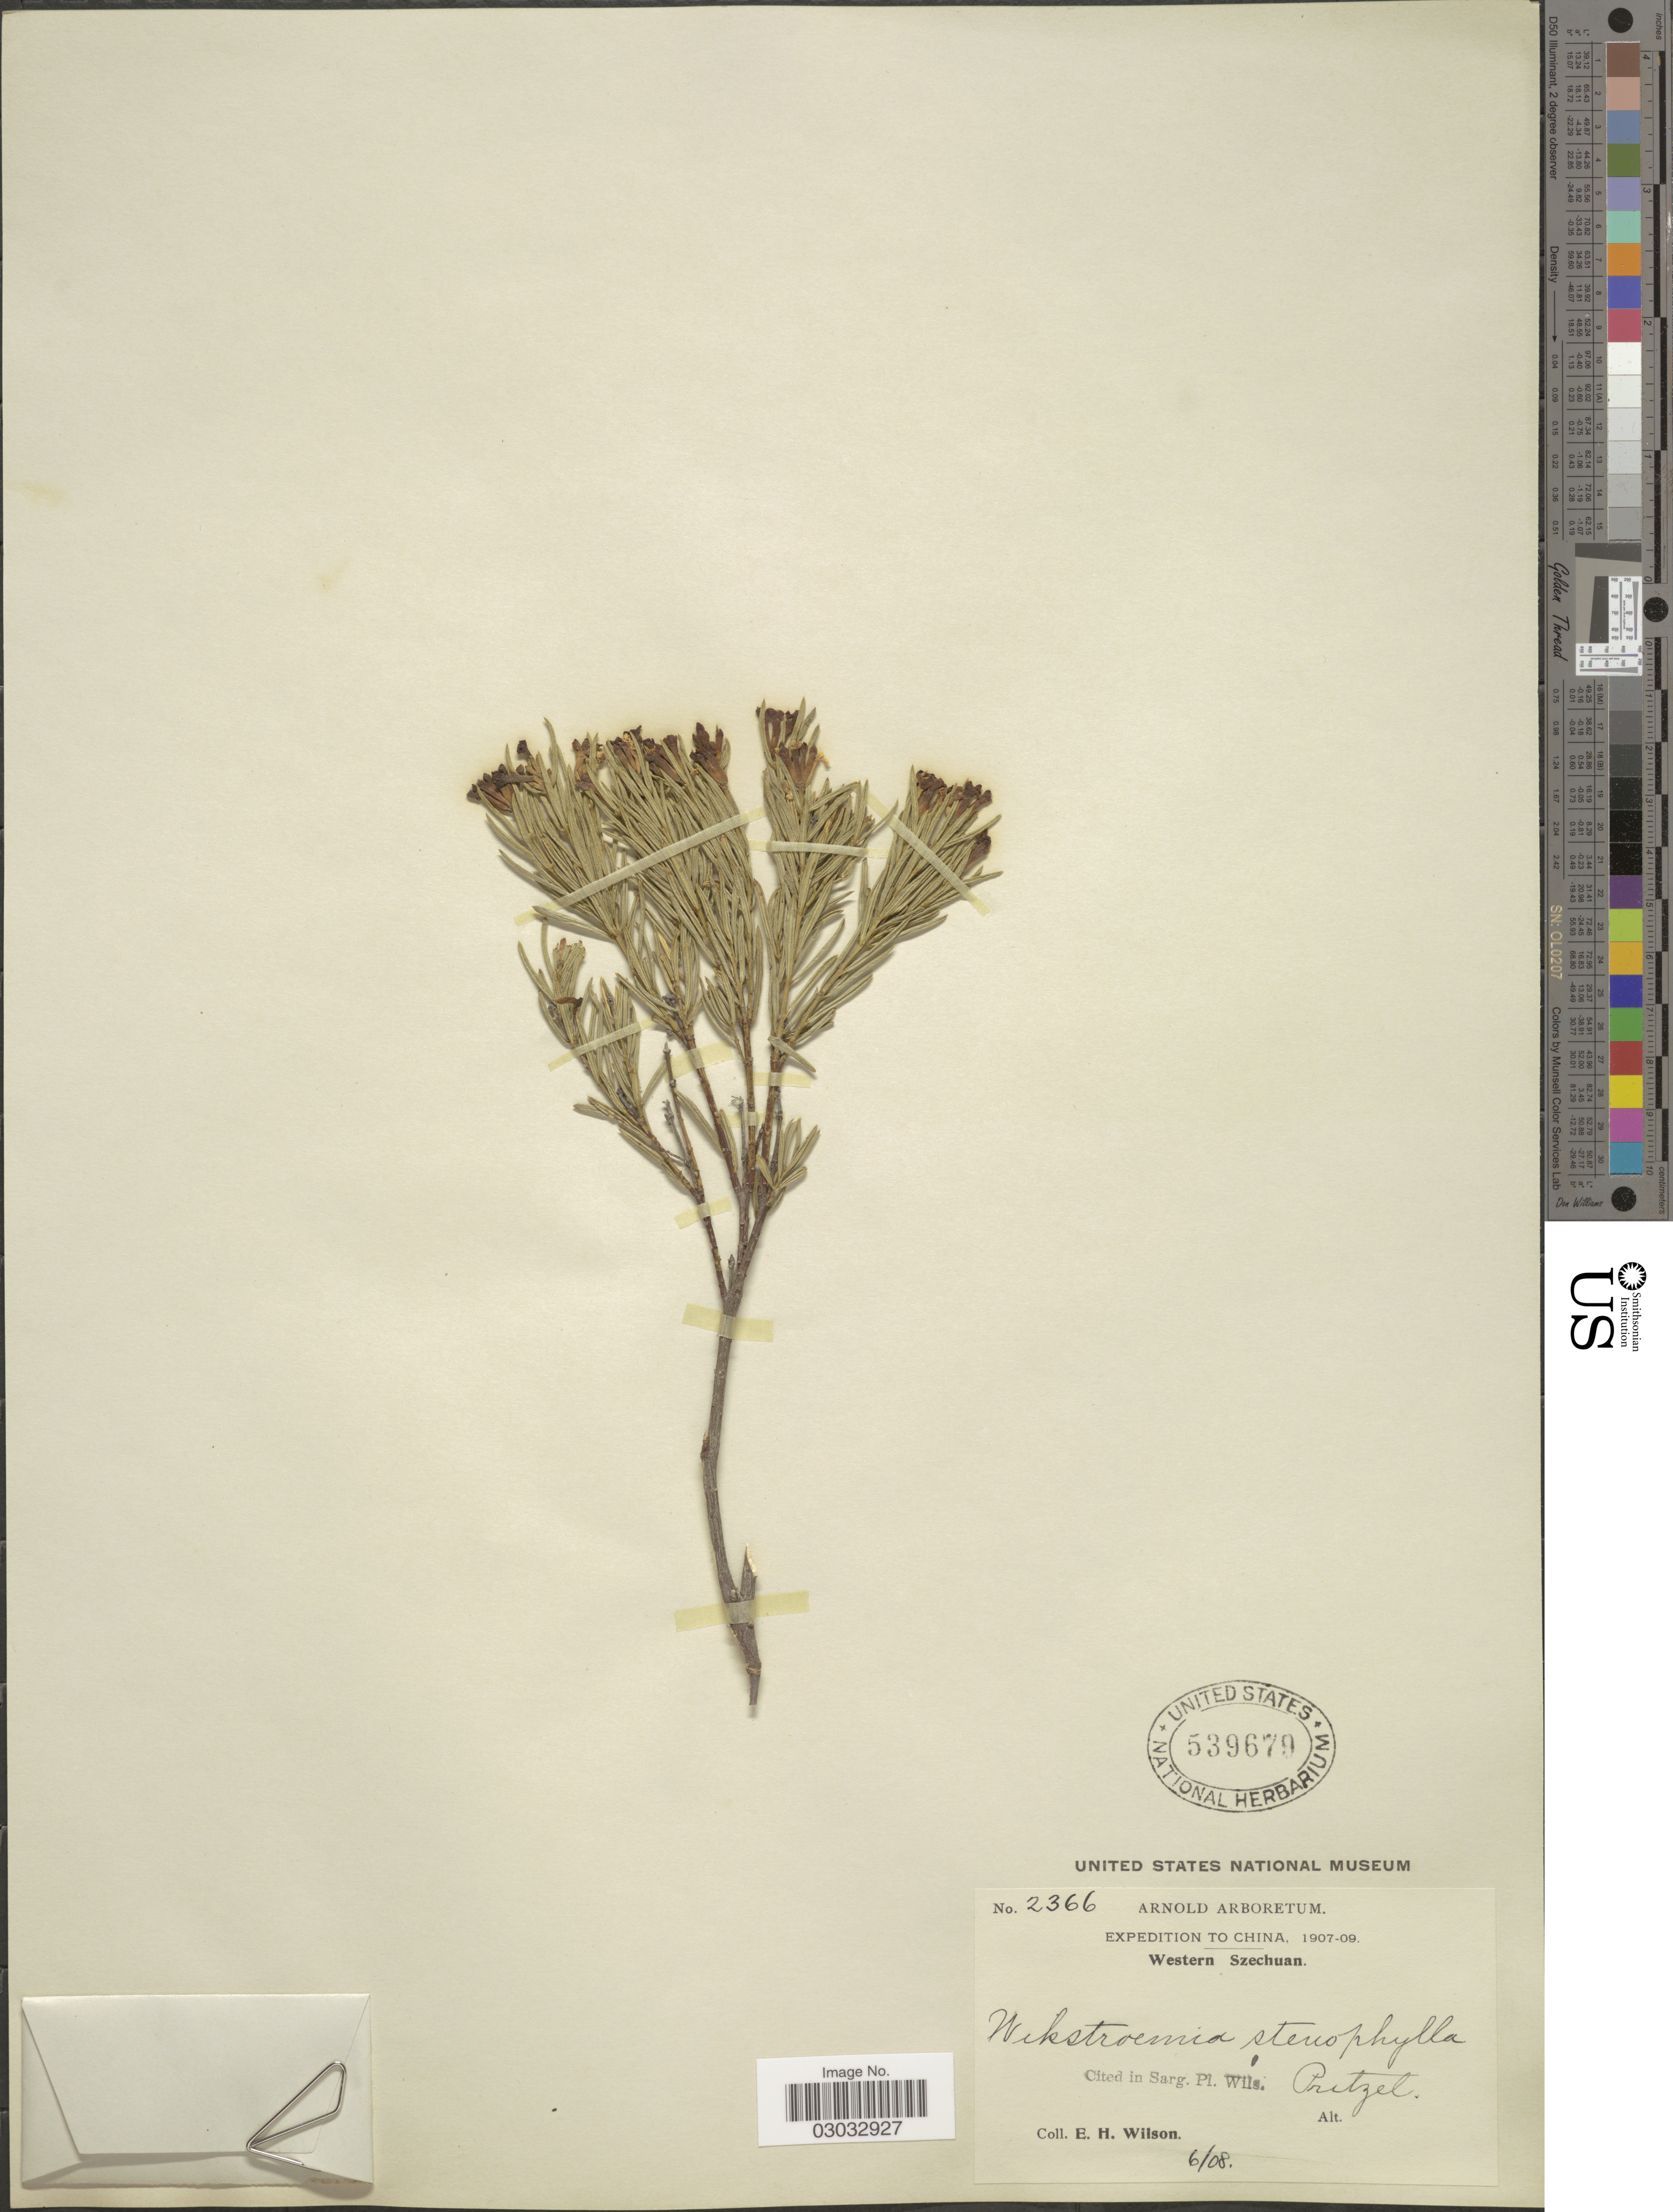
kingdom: Plantae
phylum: Tracheophyta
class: Magnoliopsida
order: Malvales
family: Thymelaeaceae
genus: Wikstroemia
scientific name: Wikstroemia stenophylla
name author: E. Pritz.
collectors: E. Wilson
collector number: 2366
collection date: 1908-06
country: China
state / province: Sichuan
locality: Western Szechuan, Pritzel.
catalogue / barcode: US 539679